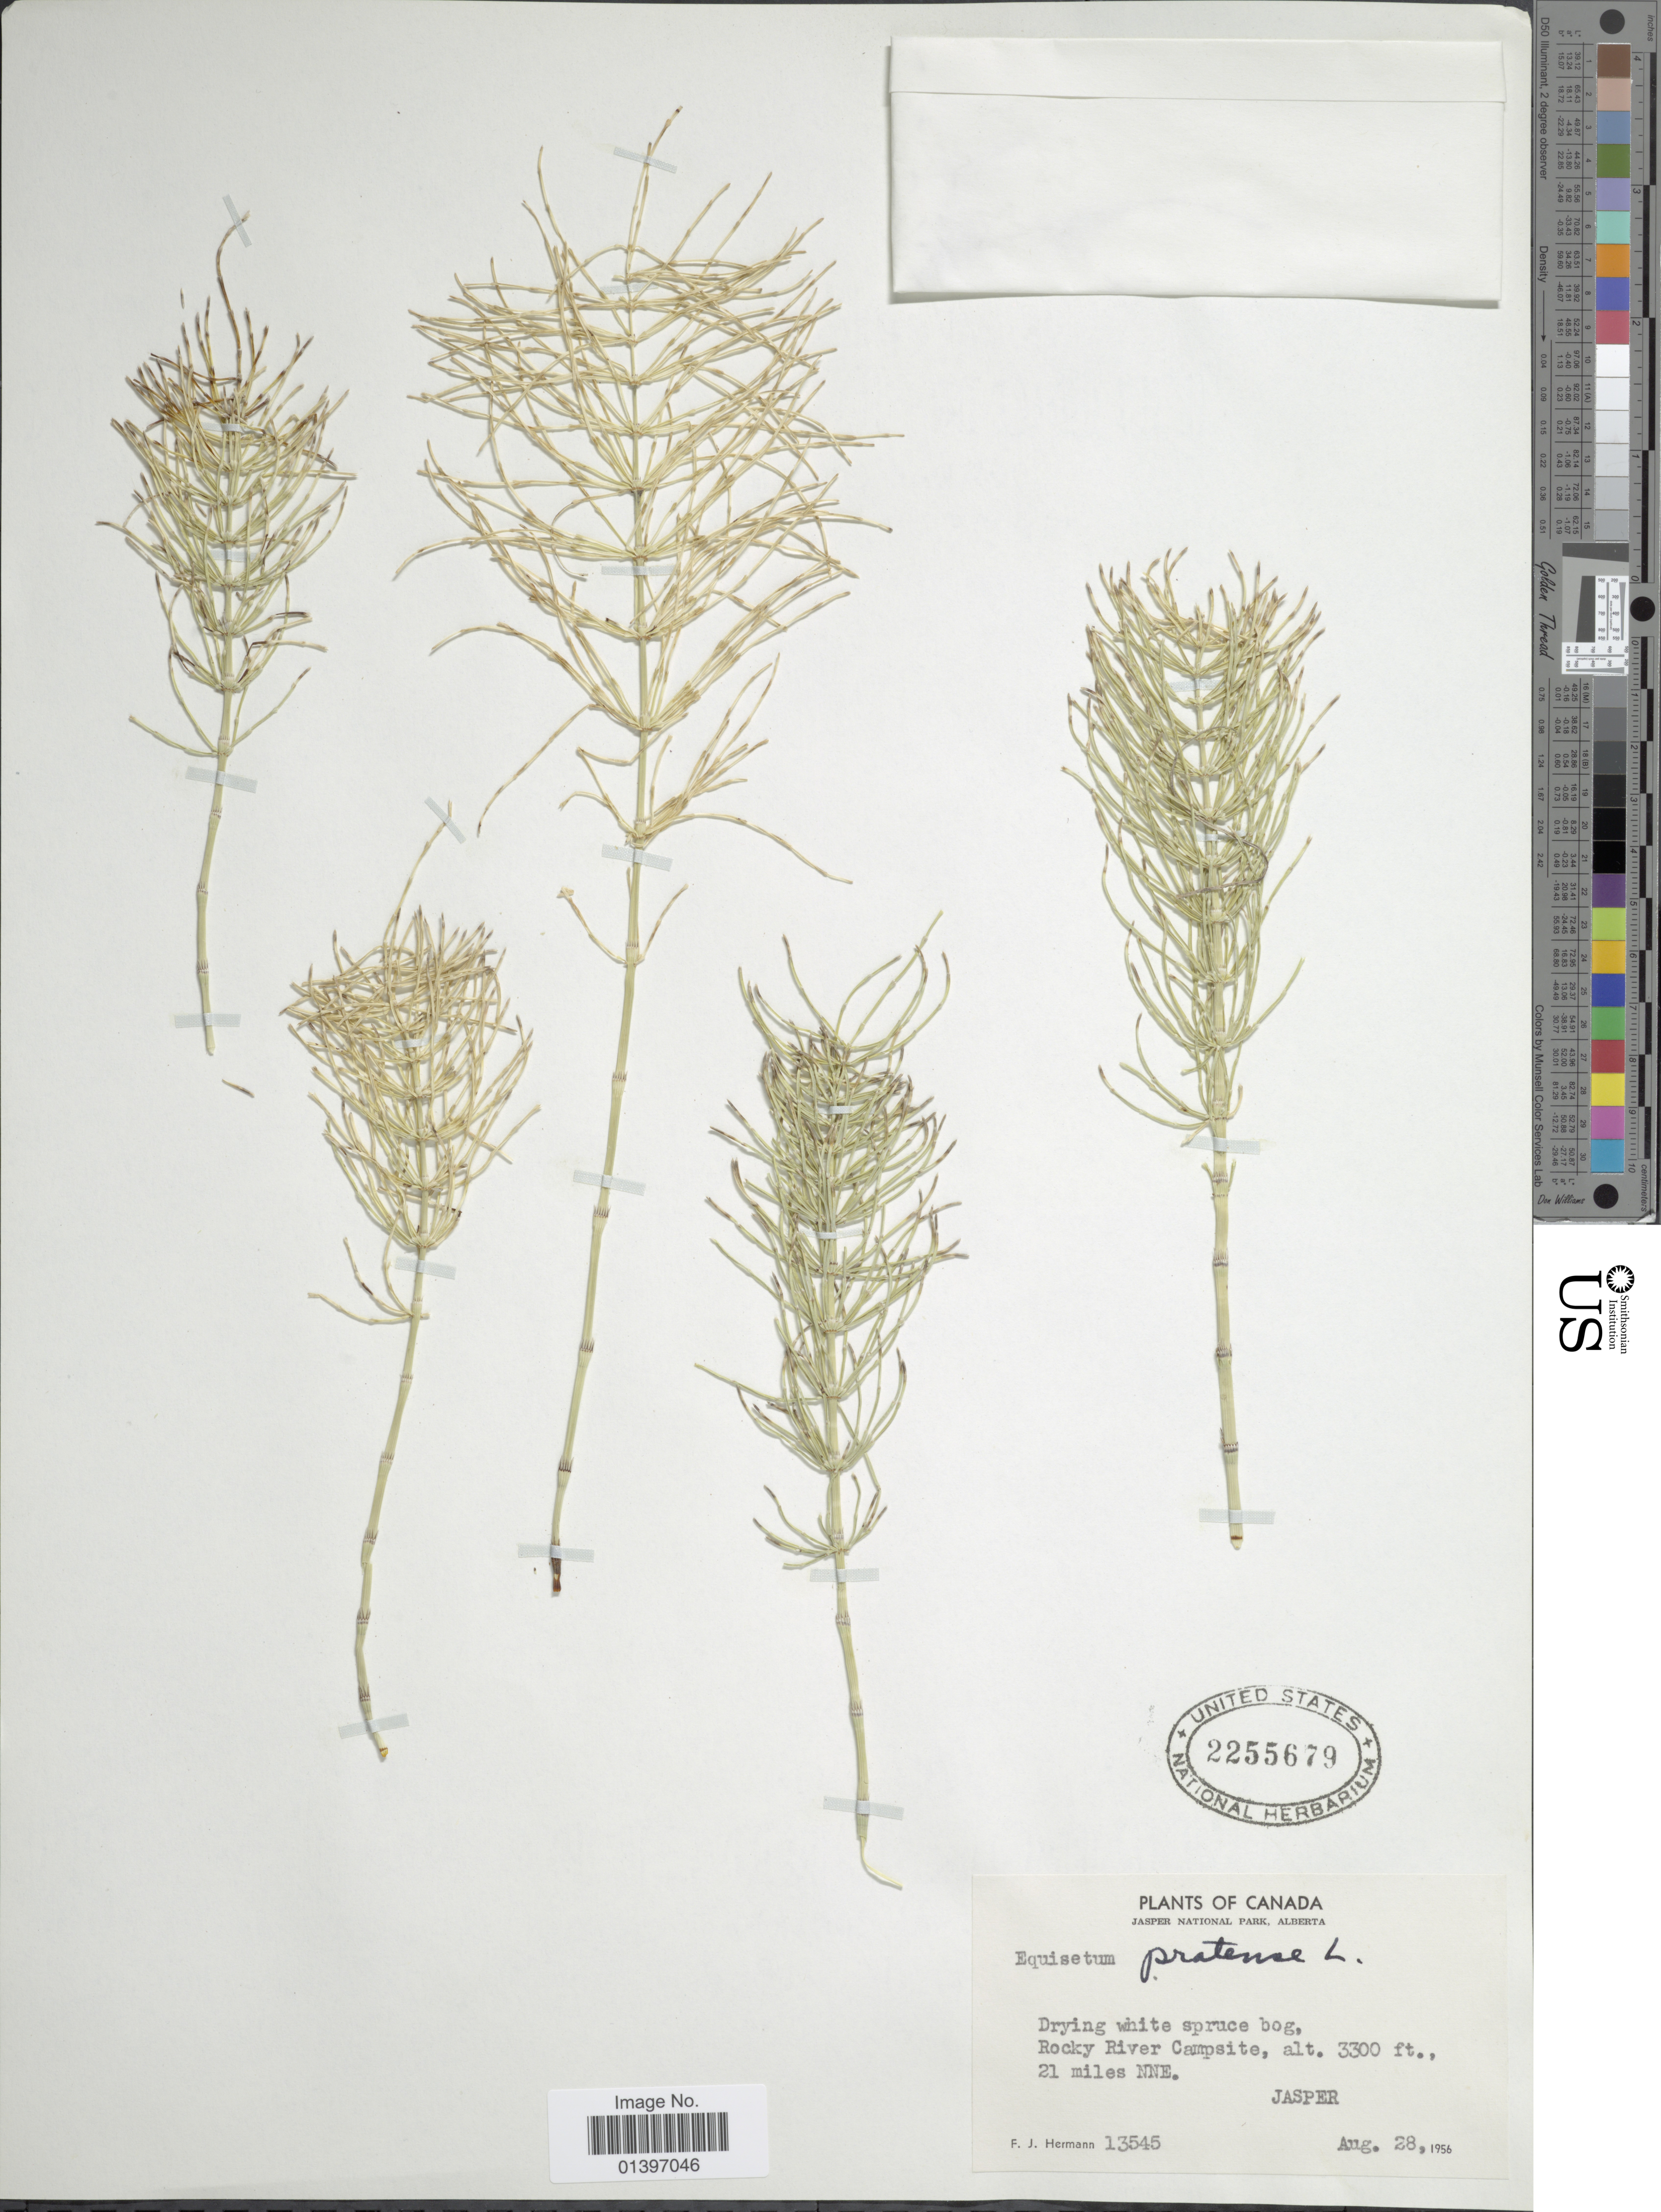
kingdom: Plantae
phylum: Tracheophyta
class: Polypodiopsida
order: Equisetales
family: Equisetaceae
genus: Equisetum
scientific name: Equisetum pratense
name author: Ehrh.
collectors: F. J. Hermann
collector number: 13545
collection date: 1956-08-28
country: Canada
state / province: Alberta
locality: Jasper National Park, drying white spruce bog, Rocky River Campsite, 21miles NNE, JASPER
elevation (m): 1006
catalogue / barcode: US 2255679